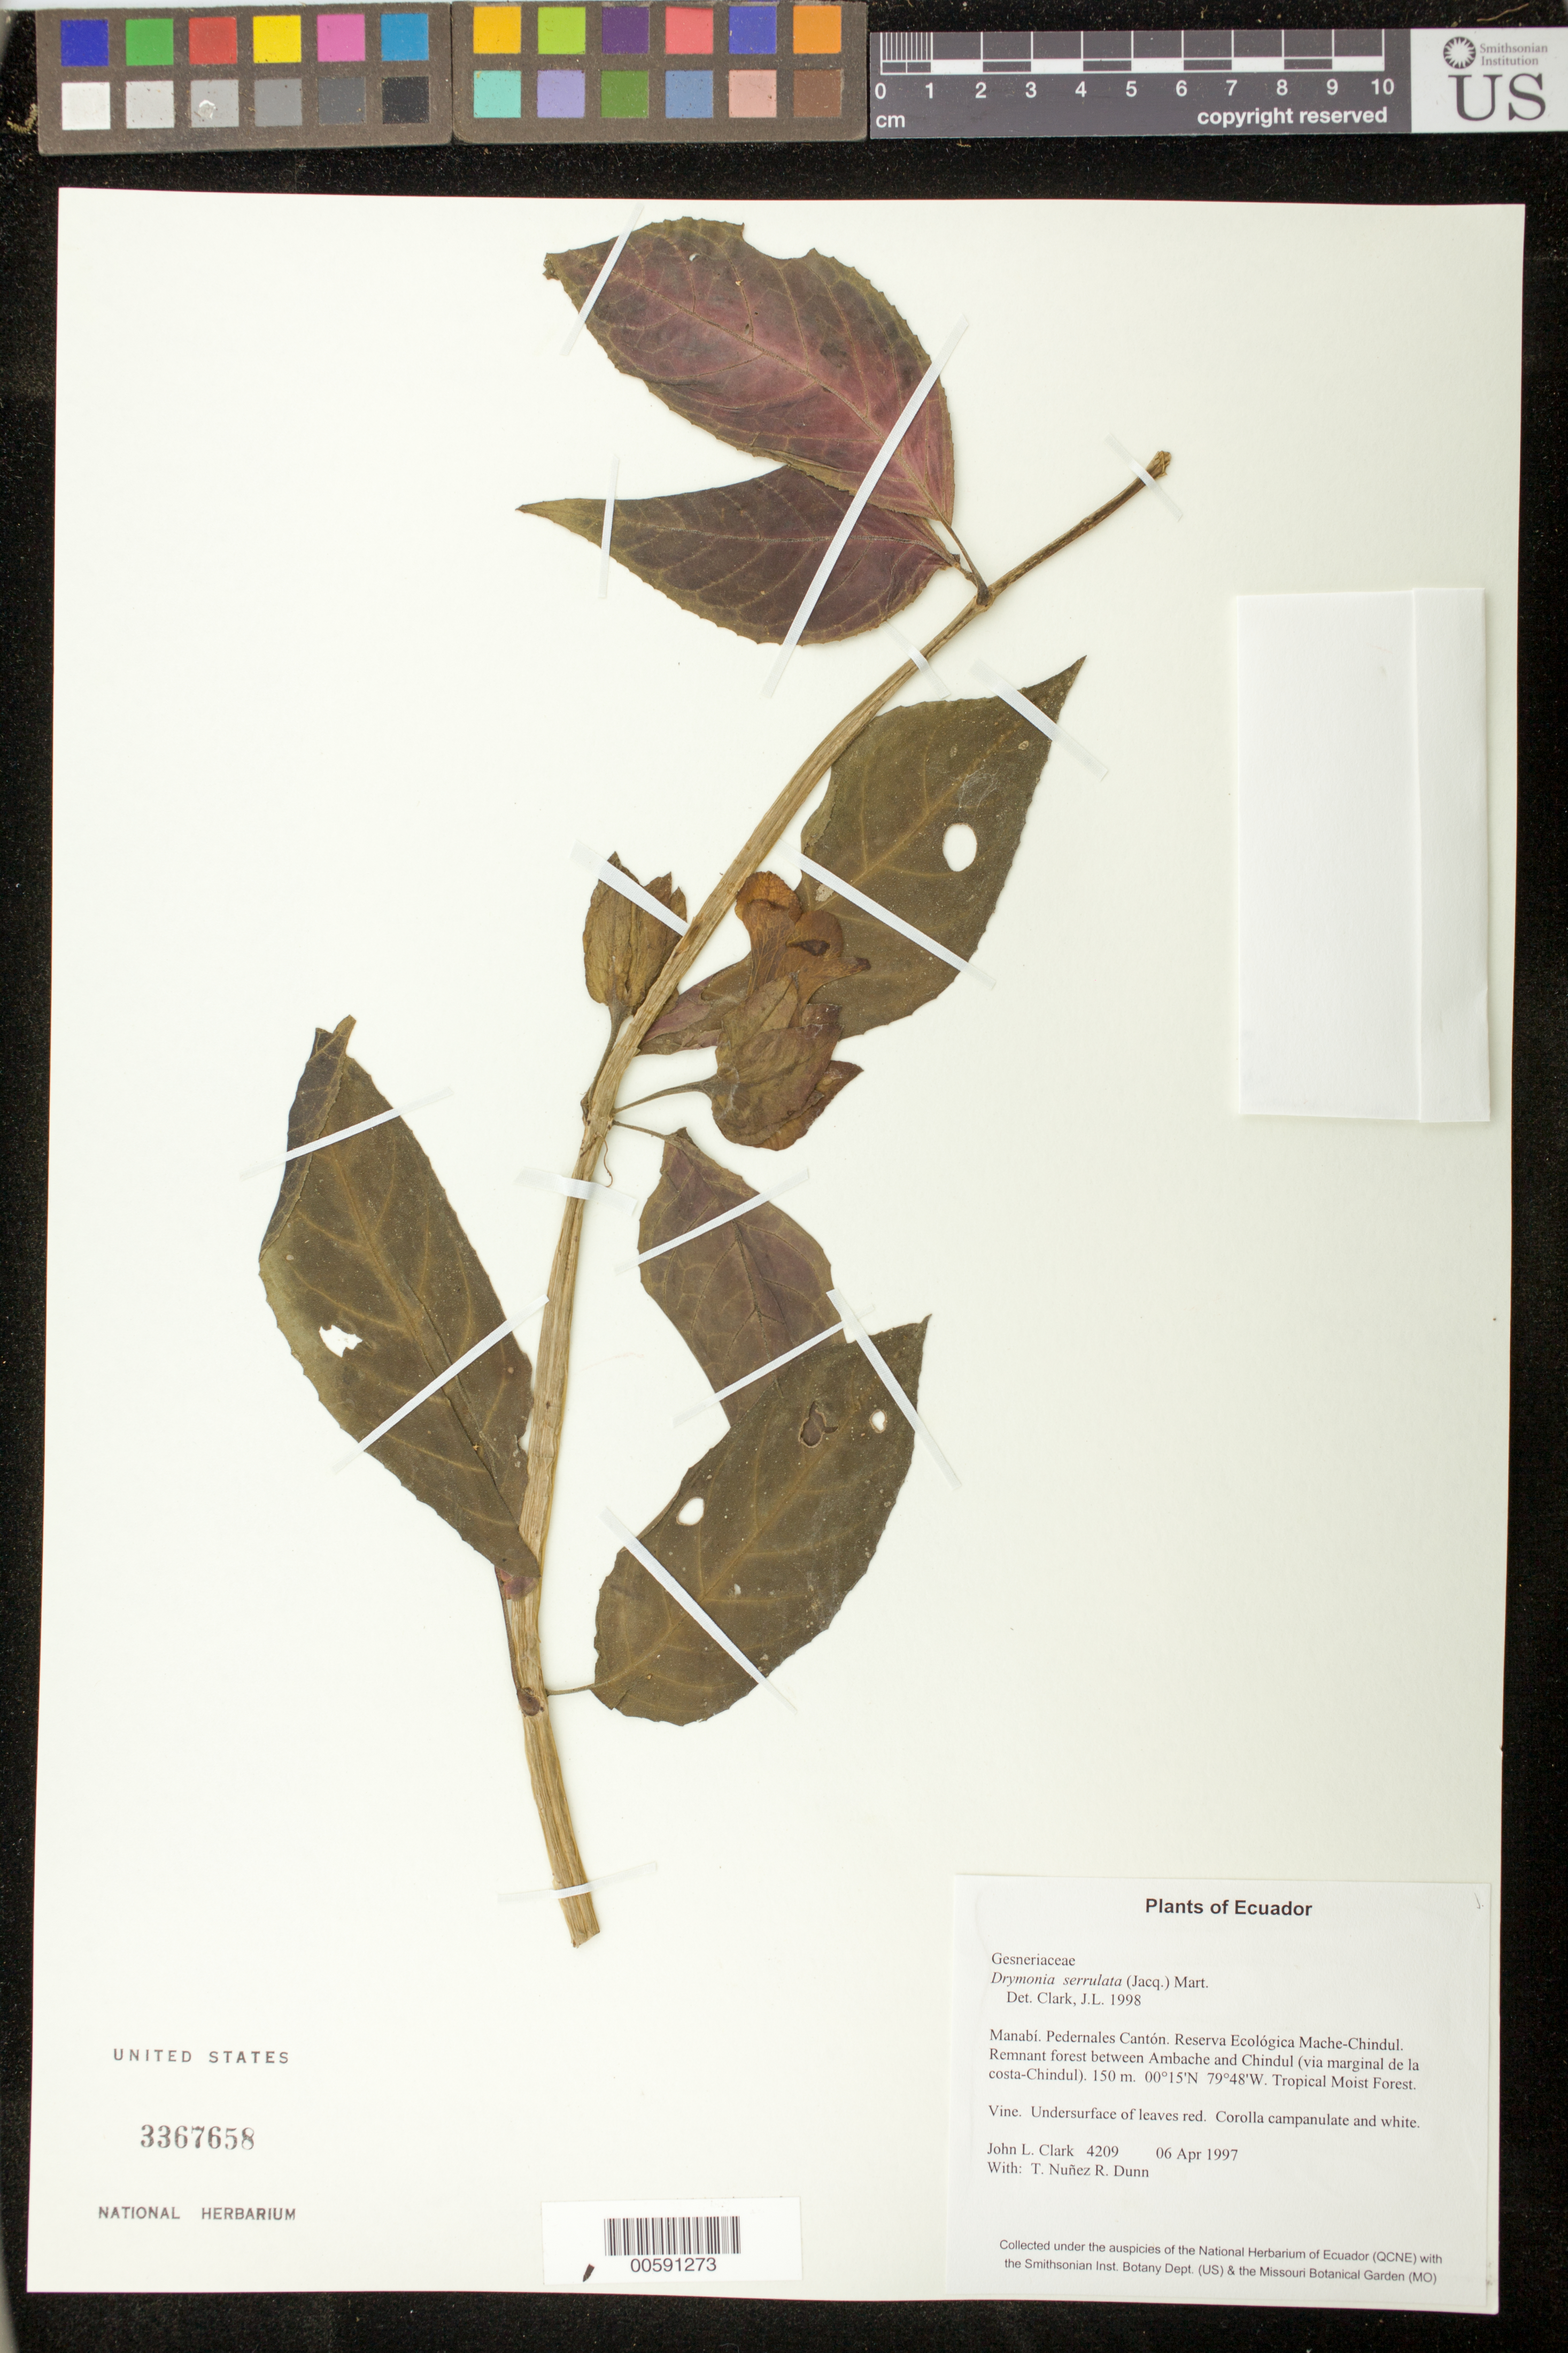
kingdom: Plantae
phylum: Tracheophyta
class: Magnoliopsida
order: Lamiales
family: Gesneriaceae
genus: Drymonia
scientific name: Drymonia serrulata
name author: (Jacq.) Mart.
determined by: Clark, J. L., (SEL), The Marie Selby Botanical Garden (UNITED STATES)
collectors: J. L. Clark, R. Dunn, T. Núñez & C. Robles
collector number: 4209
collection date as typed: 06 Apr 1997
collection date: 1997-04-06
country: Ecuador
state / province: Manabí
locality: Pedernales Cantón. Reserva Ecológica Mache-Chindul. Remnant forest between Ambache and Chindul (via marginal de la costa-Chindul).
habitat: Tropical Moist Forest.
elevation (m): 150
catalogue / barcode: US 3367658